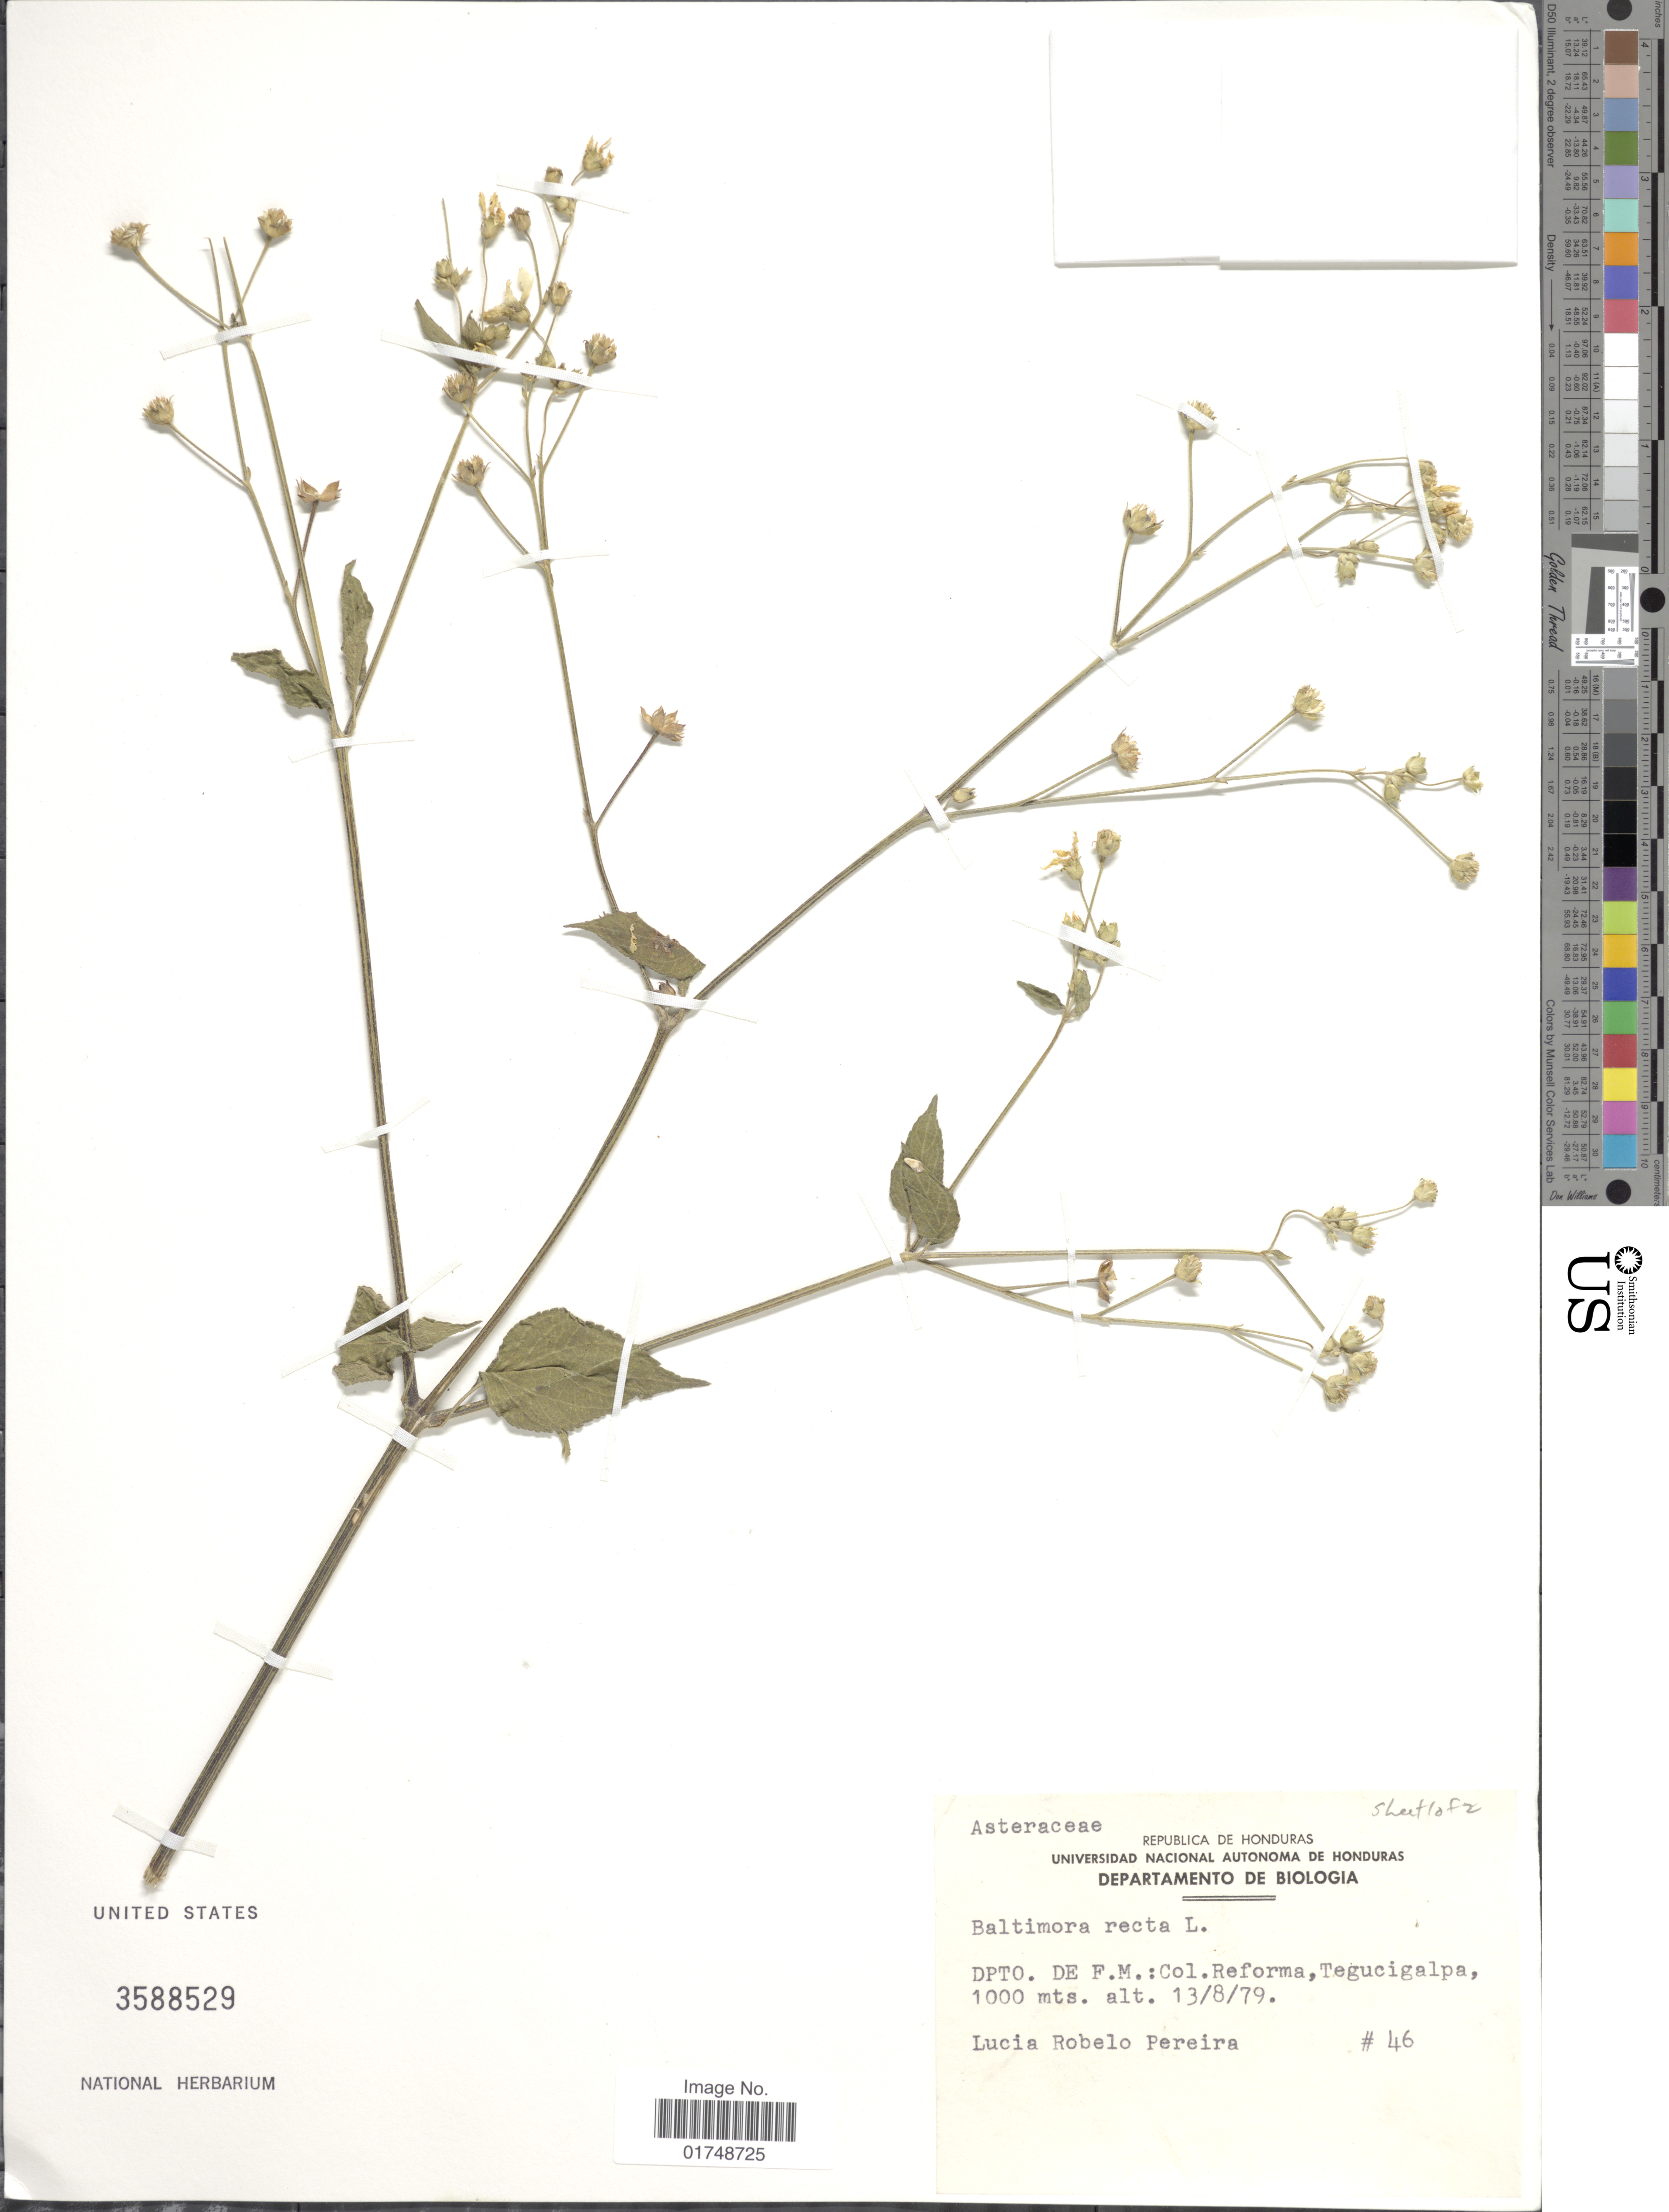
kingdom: Plantae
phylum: Tracheophyta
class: Magnoliopsida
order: Asterales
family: Asteraceae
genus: Baltimora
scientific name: Baltimora recta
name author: L.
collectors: L. Pereira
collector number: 46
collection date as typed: Transcribed d/m/y: 13/8/79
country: Honduras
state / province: Fco. Morazán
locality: Republica de Hunduras. DPTO. DE F.M. : col. Reforma, Tegucicalpa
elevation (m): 1000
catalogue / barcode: US 3588529